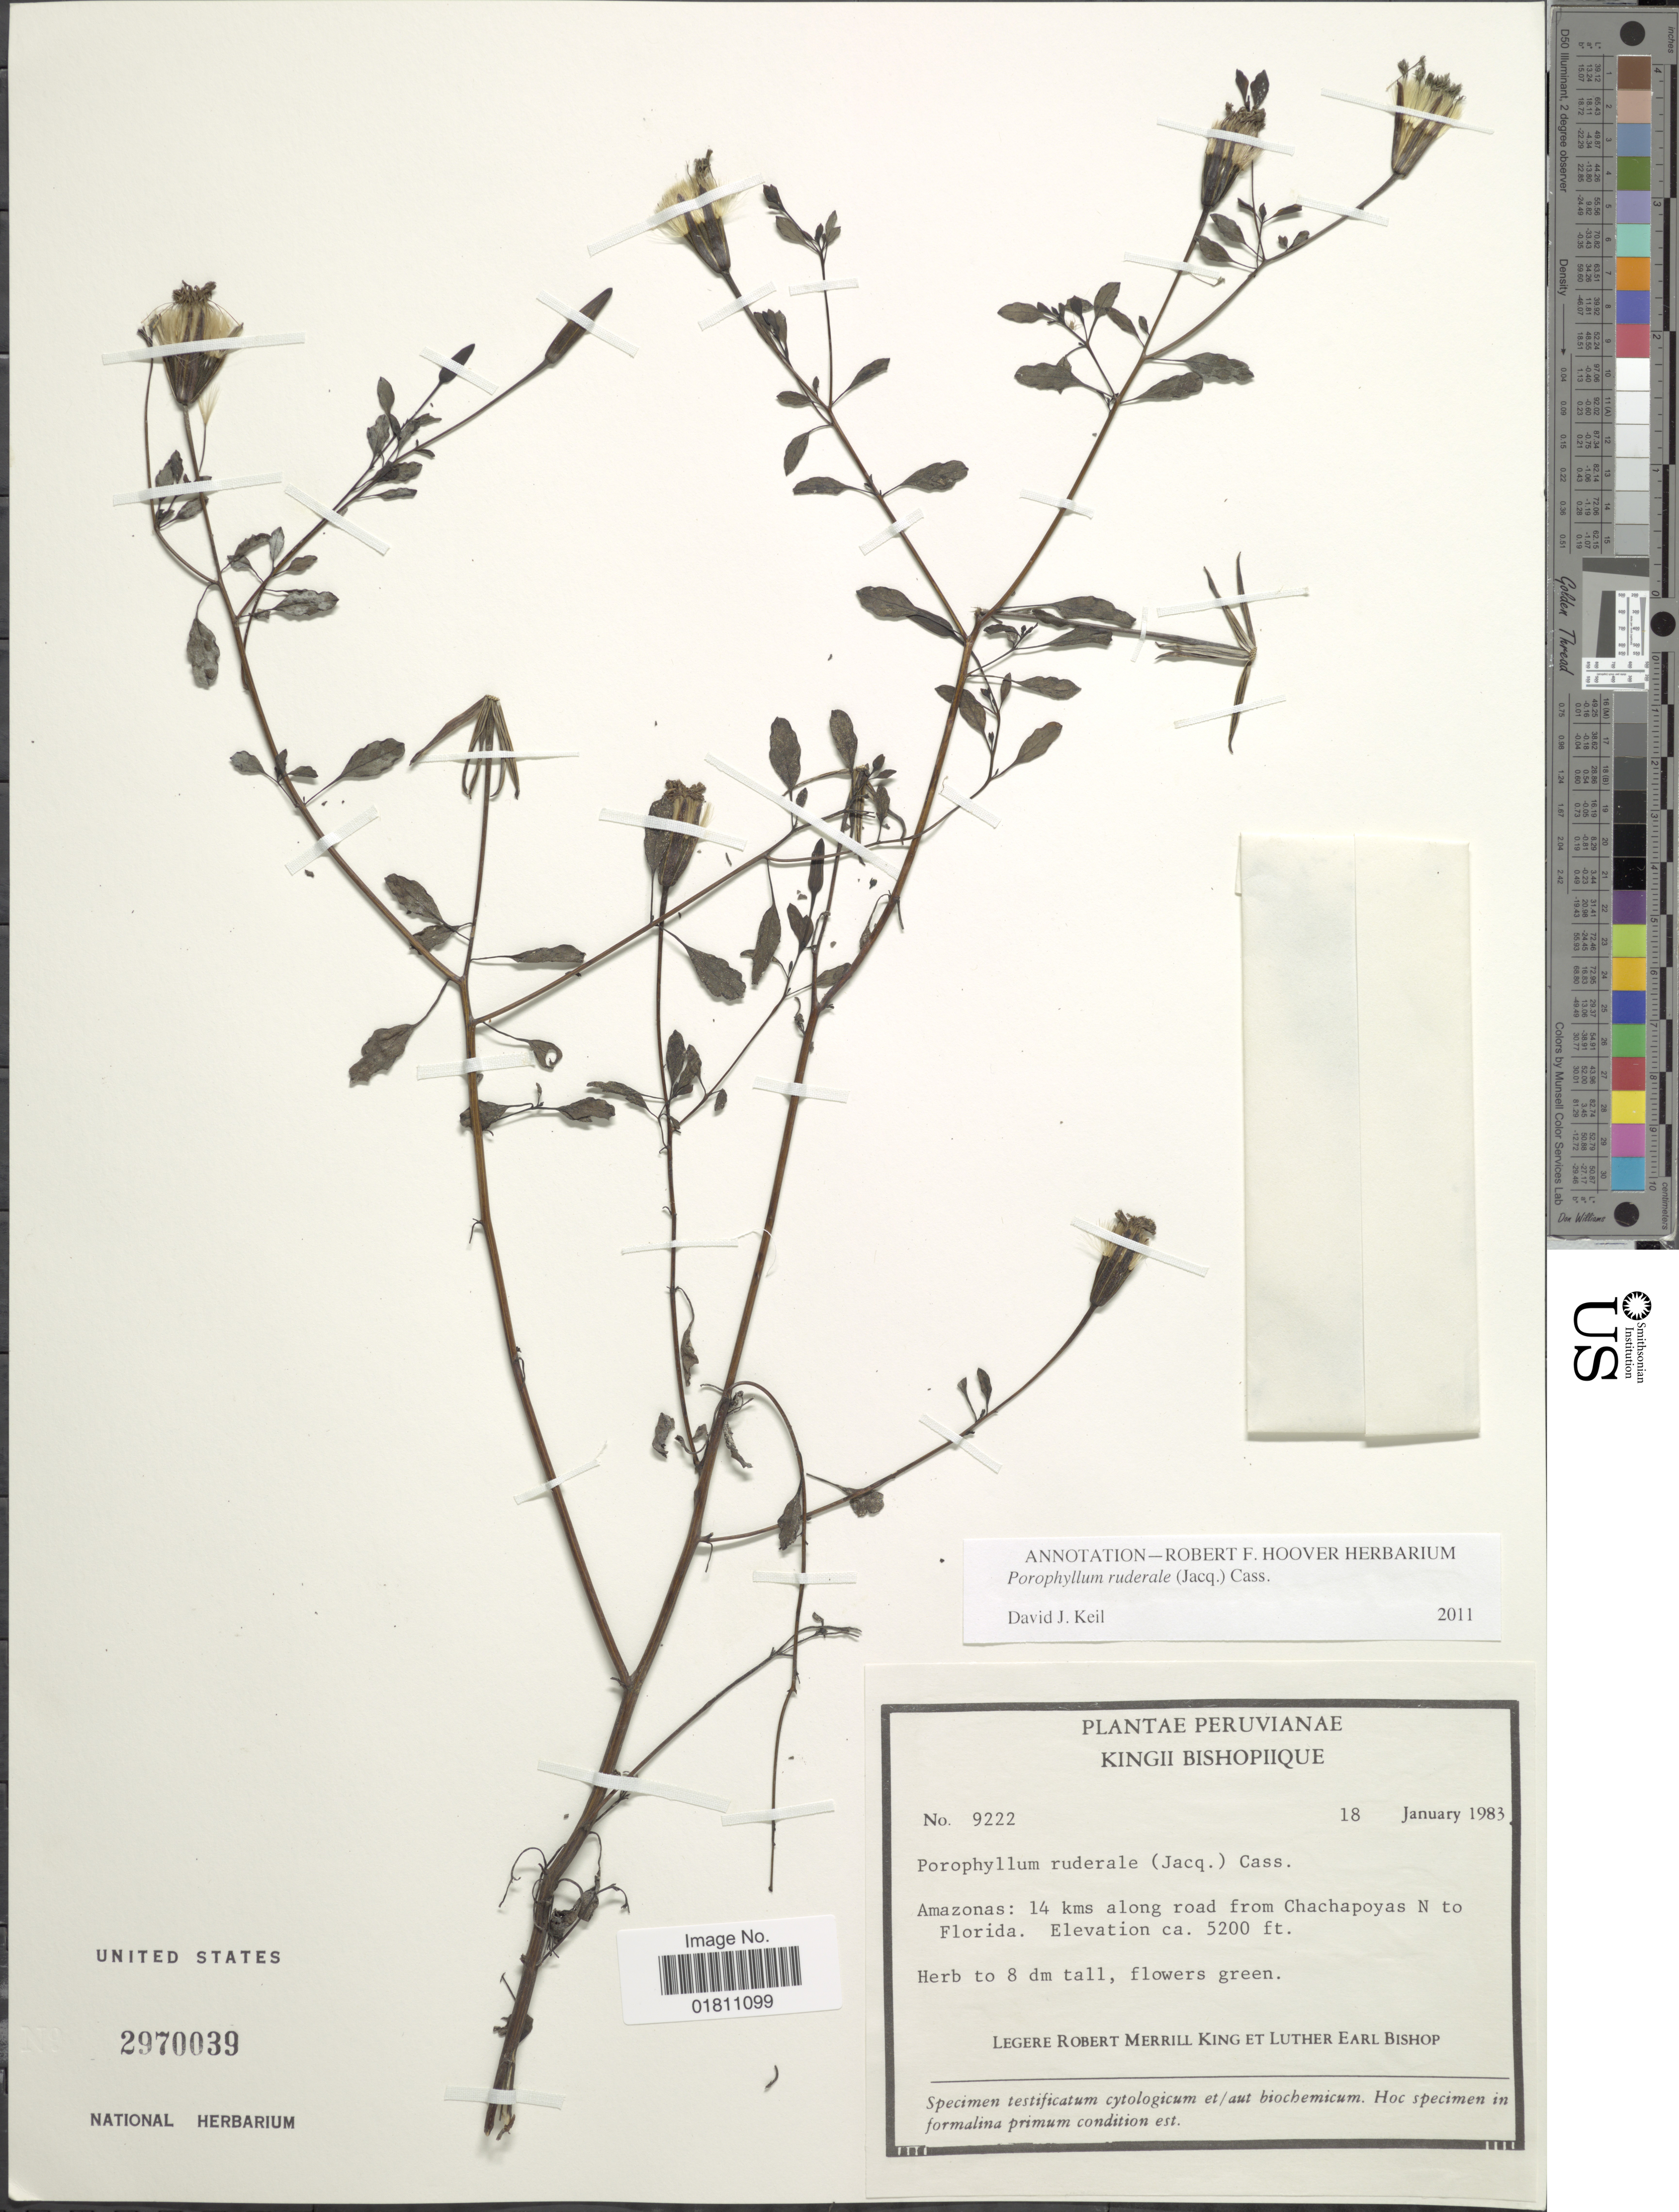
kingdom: Plantae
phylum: Tracheophyta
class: Magnoliopsida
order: Asterales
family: Asteraceae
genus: Porophyllum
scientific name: Porophyllum ruderale subsp. ruderale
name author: (Jacq.) Cass.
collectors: R. M. King & L. E. Bishop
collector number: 9222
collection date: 1983-01-18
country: Peru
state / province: Amazonas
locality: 14 kms along road from Chachapoyas N to Florida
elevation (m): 1585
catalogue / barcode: US 2970039